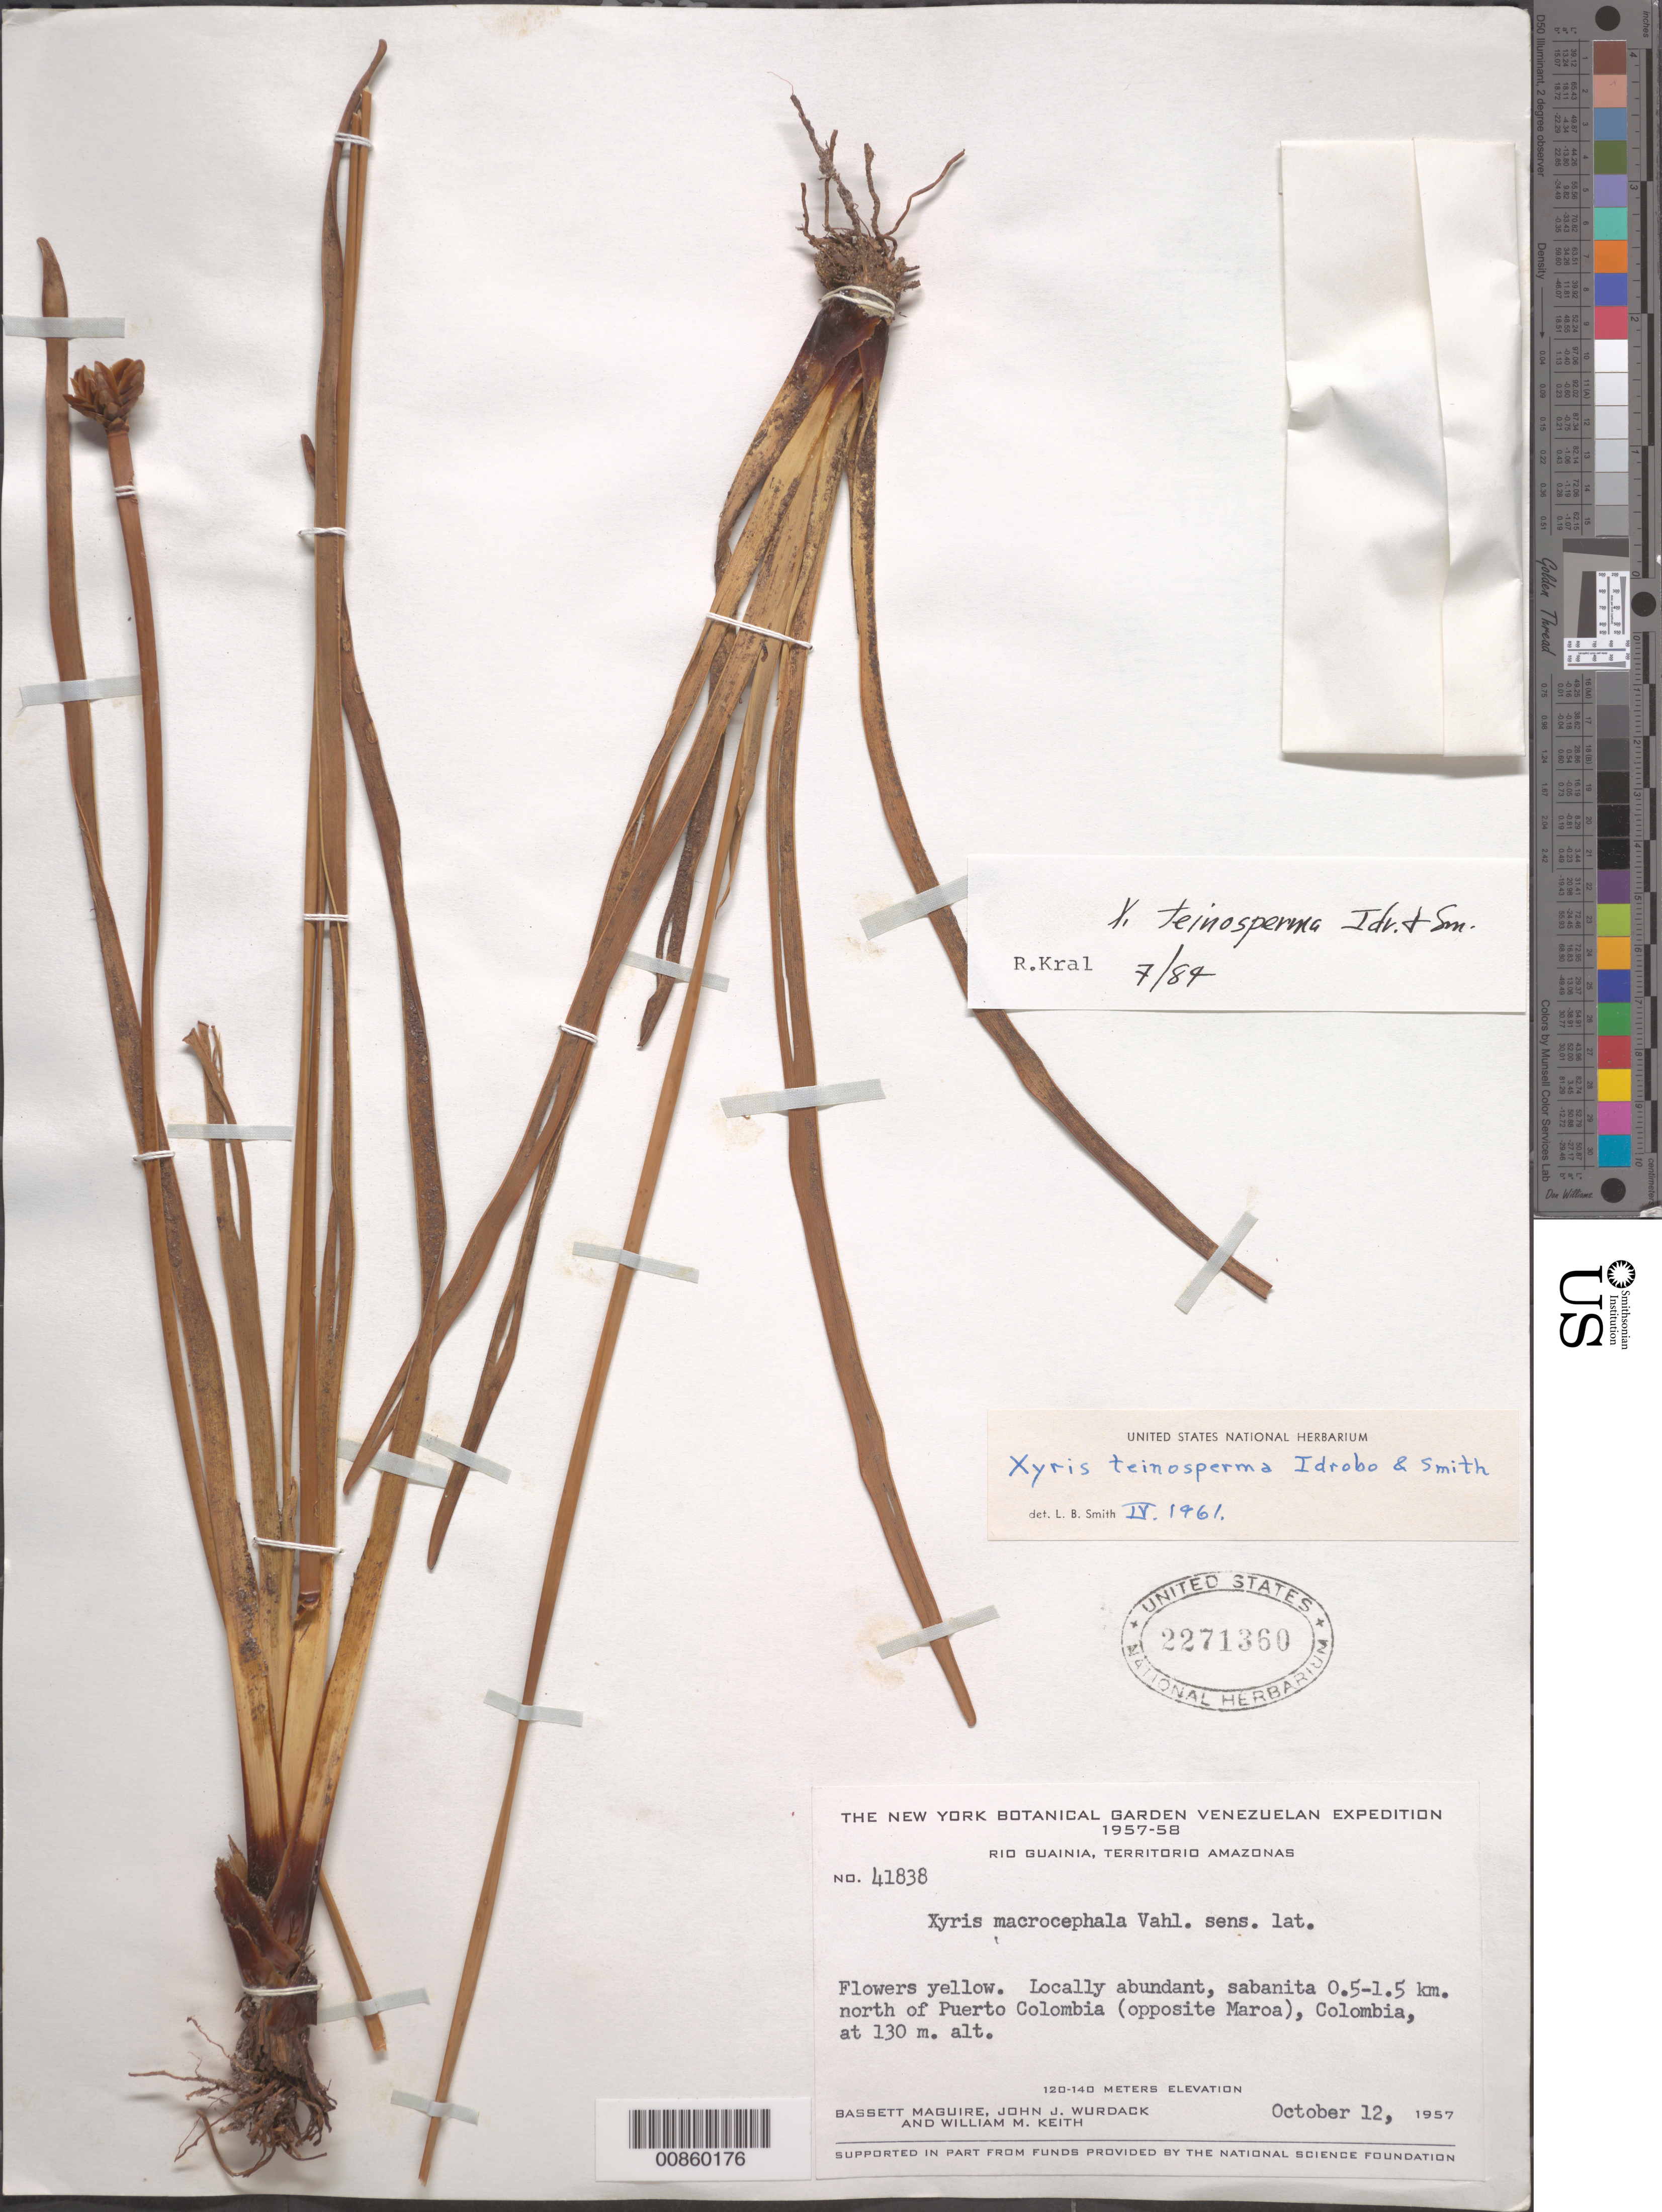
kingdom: Plantae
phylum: Tracheophyta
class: Liliopsida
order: Poales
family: Xyridaceae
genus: Xyris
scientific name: Xyris teinosperma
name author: Idrobo & L.B. Sm.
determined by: Kral, Robert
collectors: B. Maguire, J. J. Wurdack & W. Keith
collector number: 41838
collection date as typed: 12-Oct-57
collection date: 1957-10-12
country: Colombia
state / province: Guainía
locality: Río Guainía, 0.5-1.5 km N of Puerto Colombia (opposite Maroa)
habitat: Sabanita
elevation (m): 130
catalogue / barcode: US 2271360